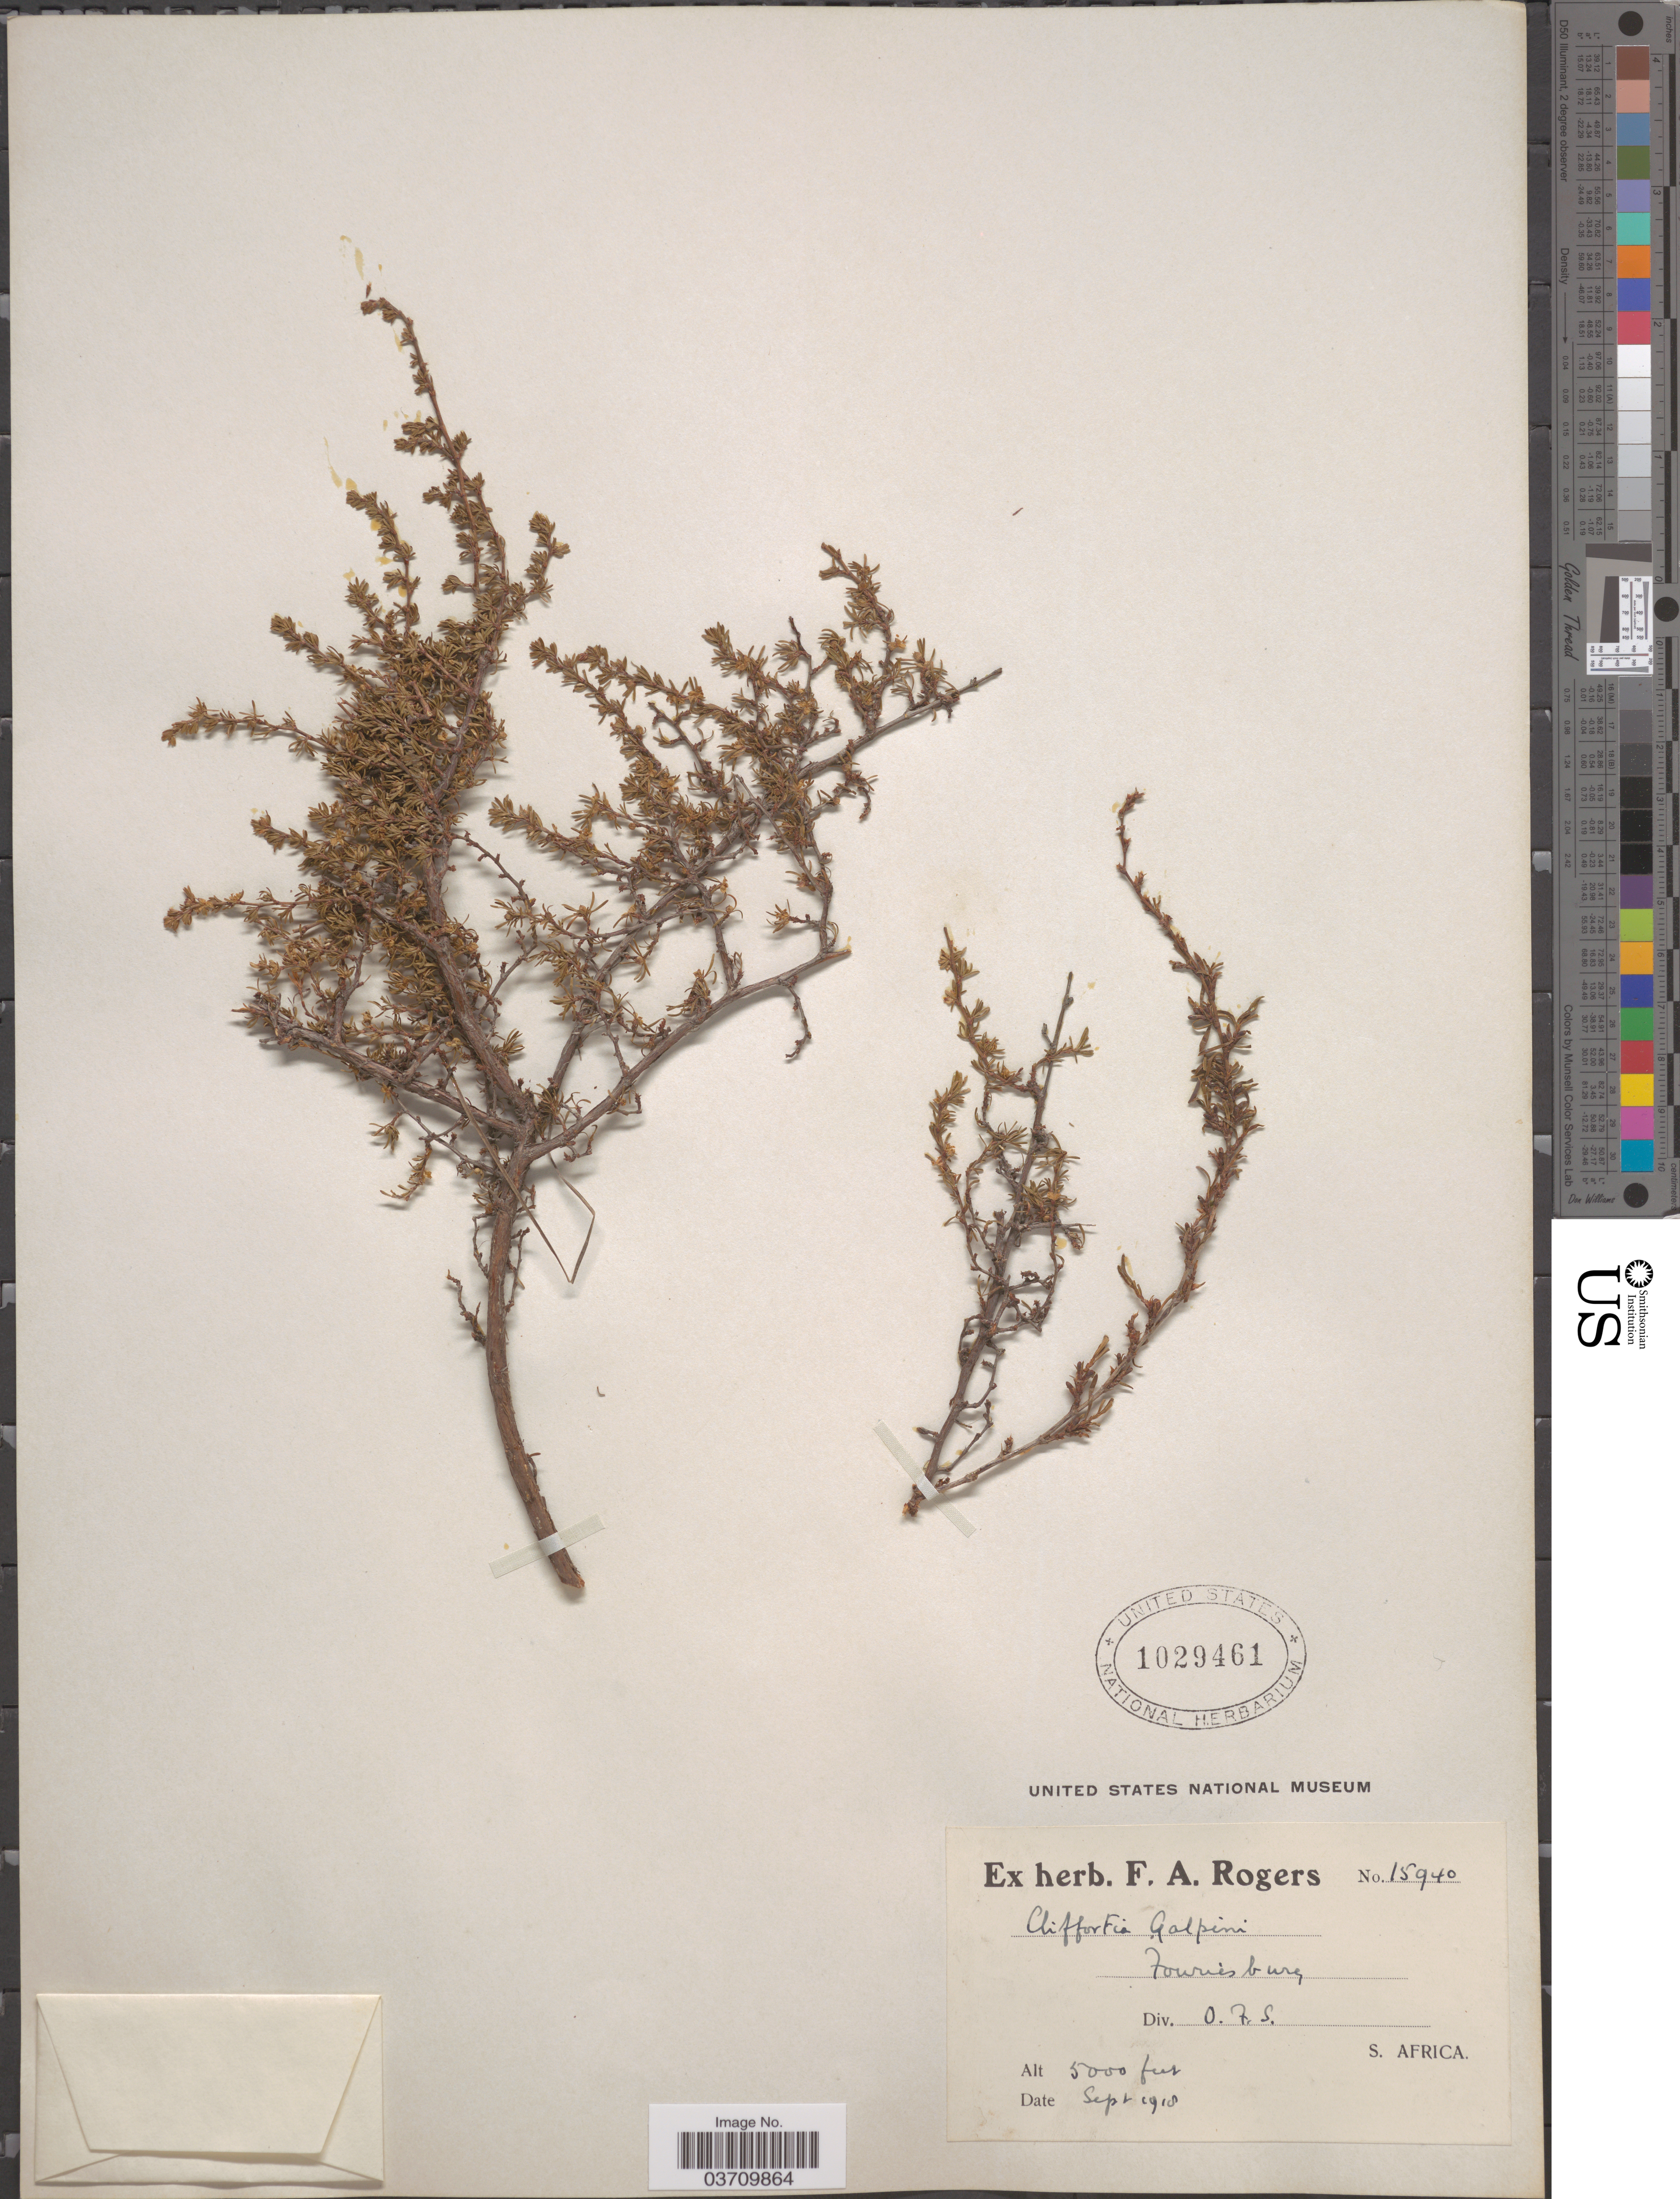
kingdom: Plantae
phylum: Tracheophyta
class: Magnoliopsida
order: Rosales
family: Rosaceae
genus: Cliffortia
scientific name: Cliffortia galpini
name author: N.E. Br.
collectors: ex herb. F. A. Rogers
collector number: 15940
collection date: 1918-09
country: South Africa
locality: Fouriesburg. Div. O. F. S.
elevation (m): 1524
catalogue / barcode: US 1029461